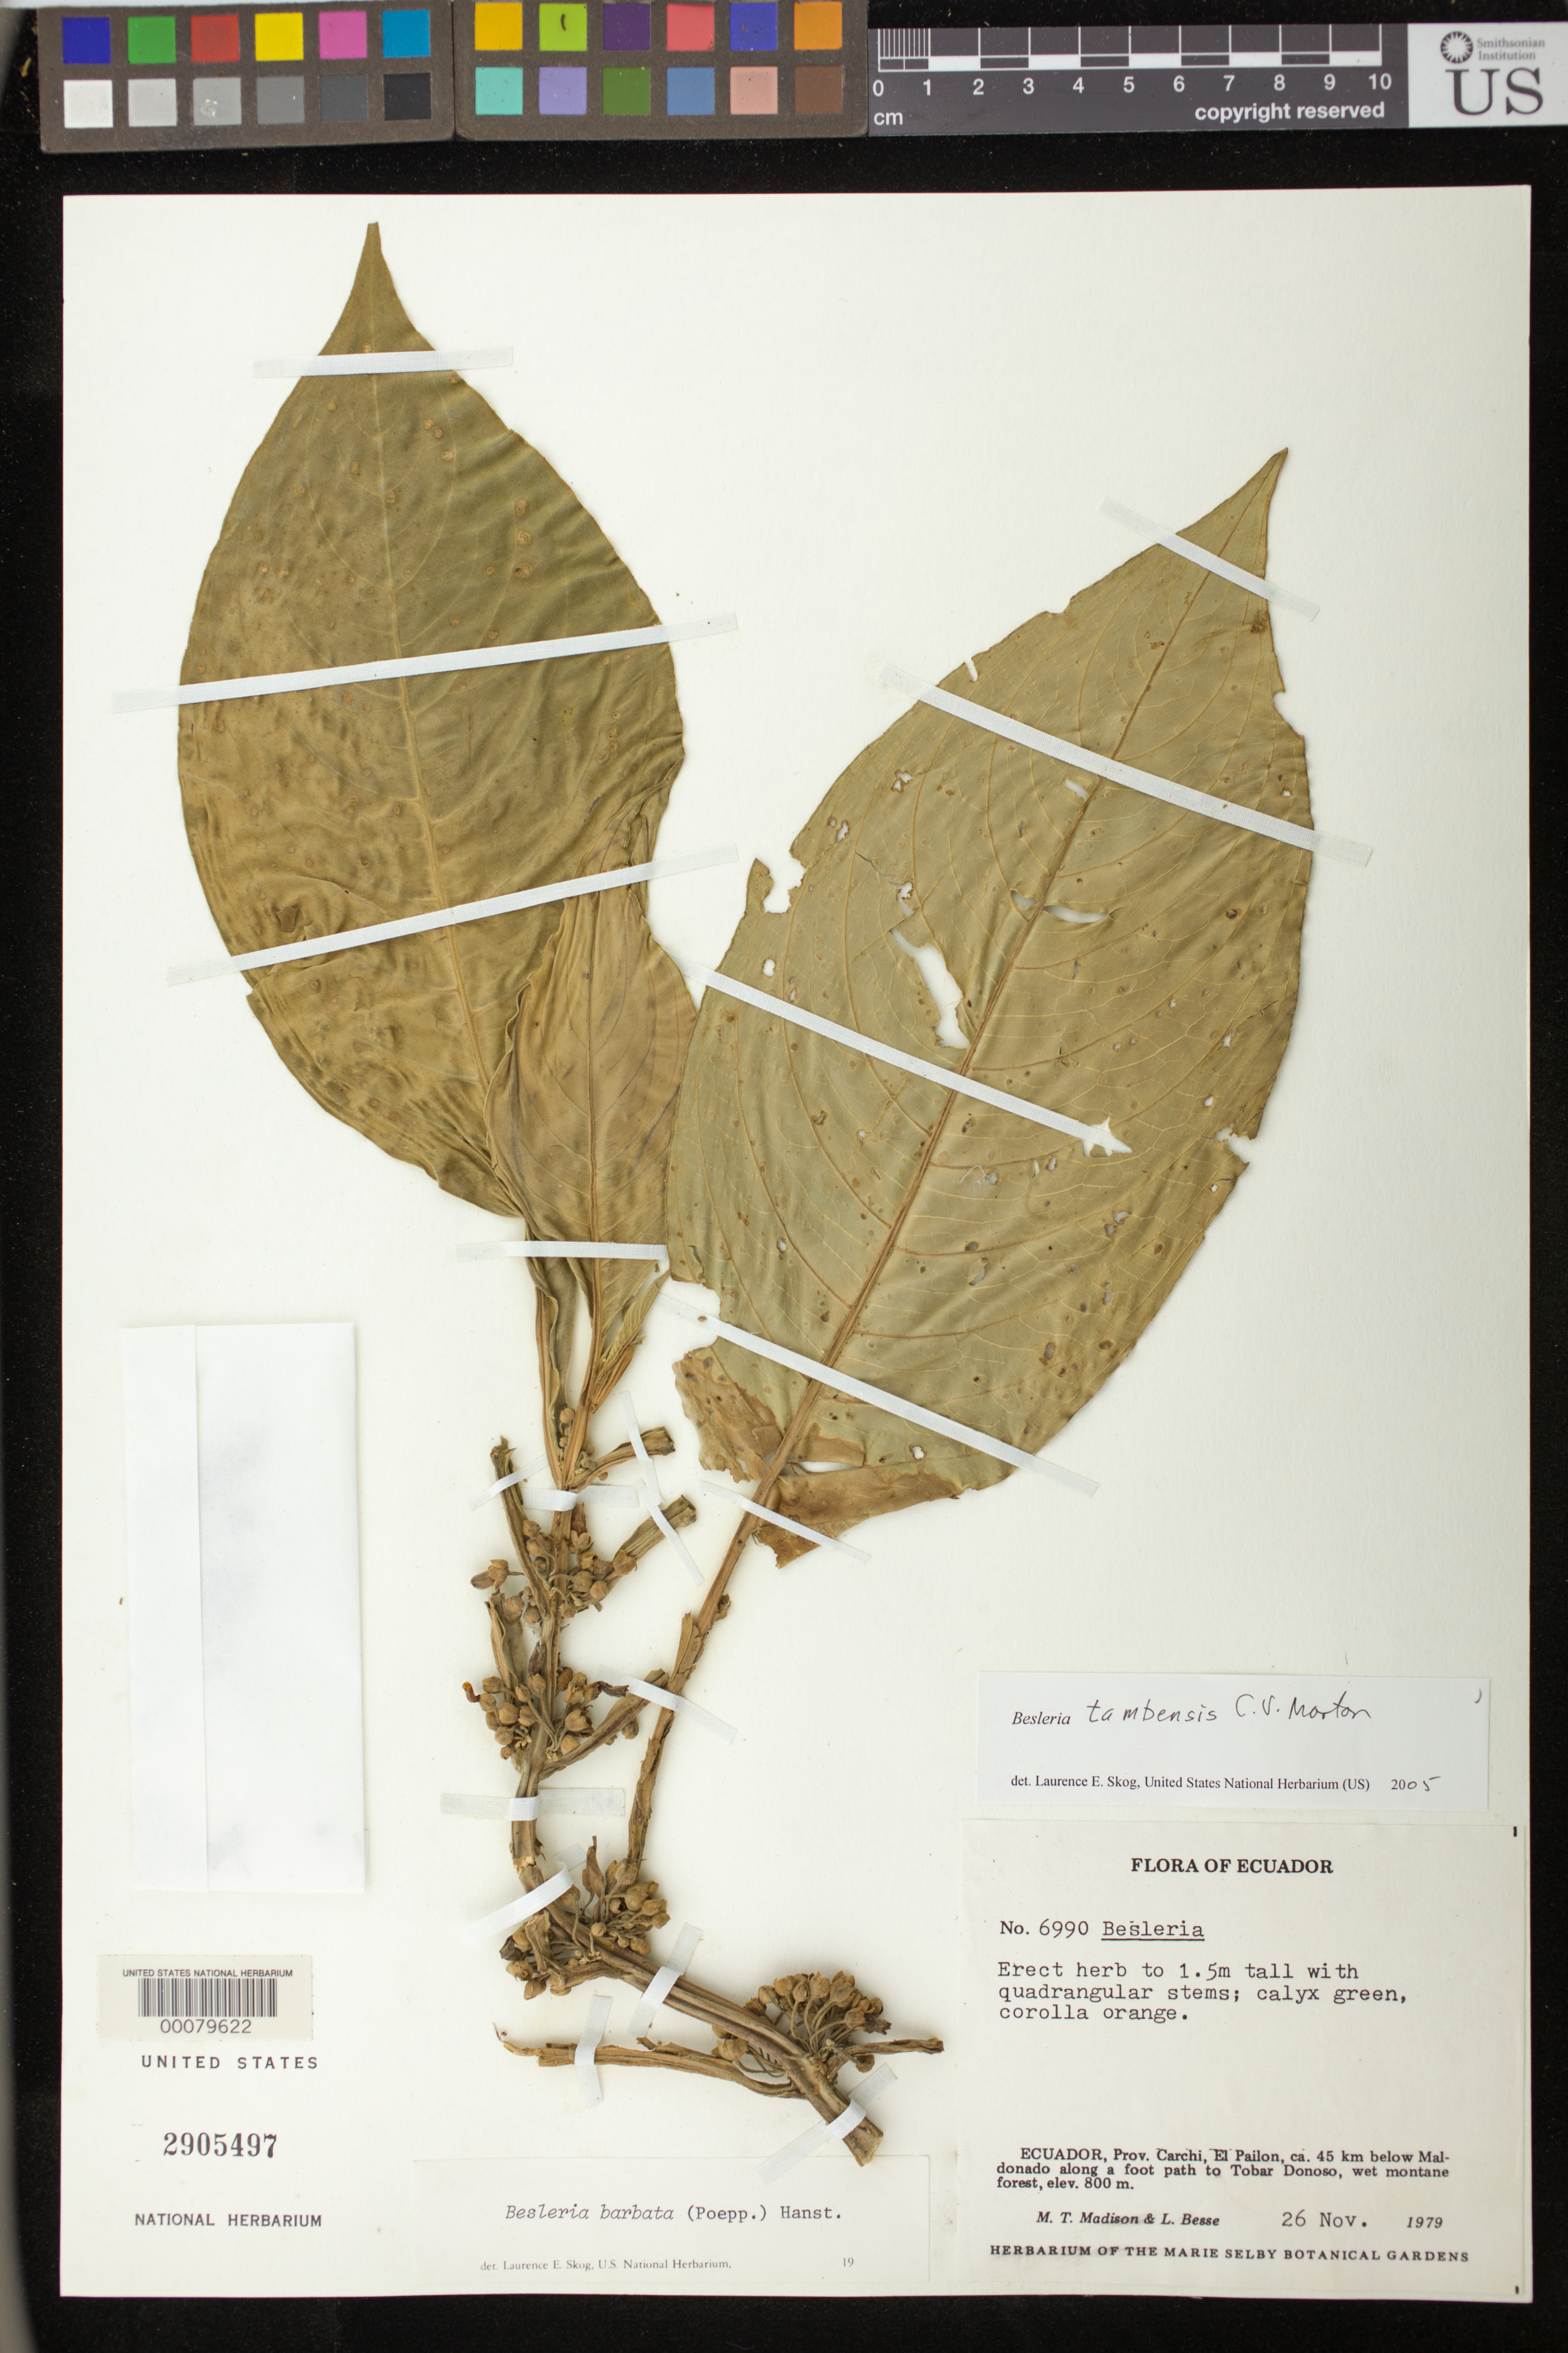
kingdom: Plantae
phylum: Tracheophyta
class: Magnoliopsida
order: Lamiales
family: Gesneriaceae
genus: Besleria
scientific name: Besleria tambensis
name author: C.V. Morton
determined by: Skog, Laurence E.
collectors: M. T. Madison & L. Besse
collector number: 6990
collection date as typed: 26 Nov 1979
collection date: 1979-11-26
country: Ecuador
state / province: Carchi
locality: Prov. Carchi, El Pailon, ca. 45 km below Maldonado along a foot path to Tobar Donoso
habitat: Wet montane forest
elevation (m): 800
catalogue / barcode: US 2905497